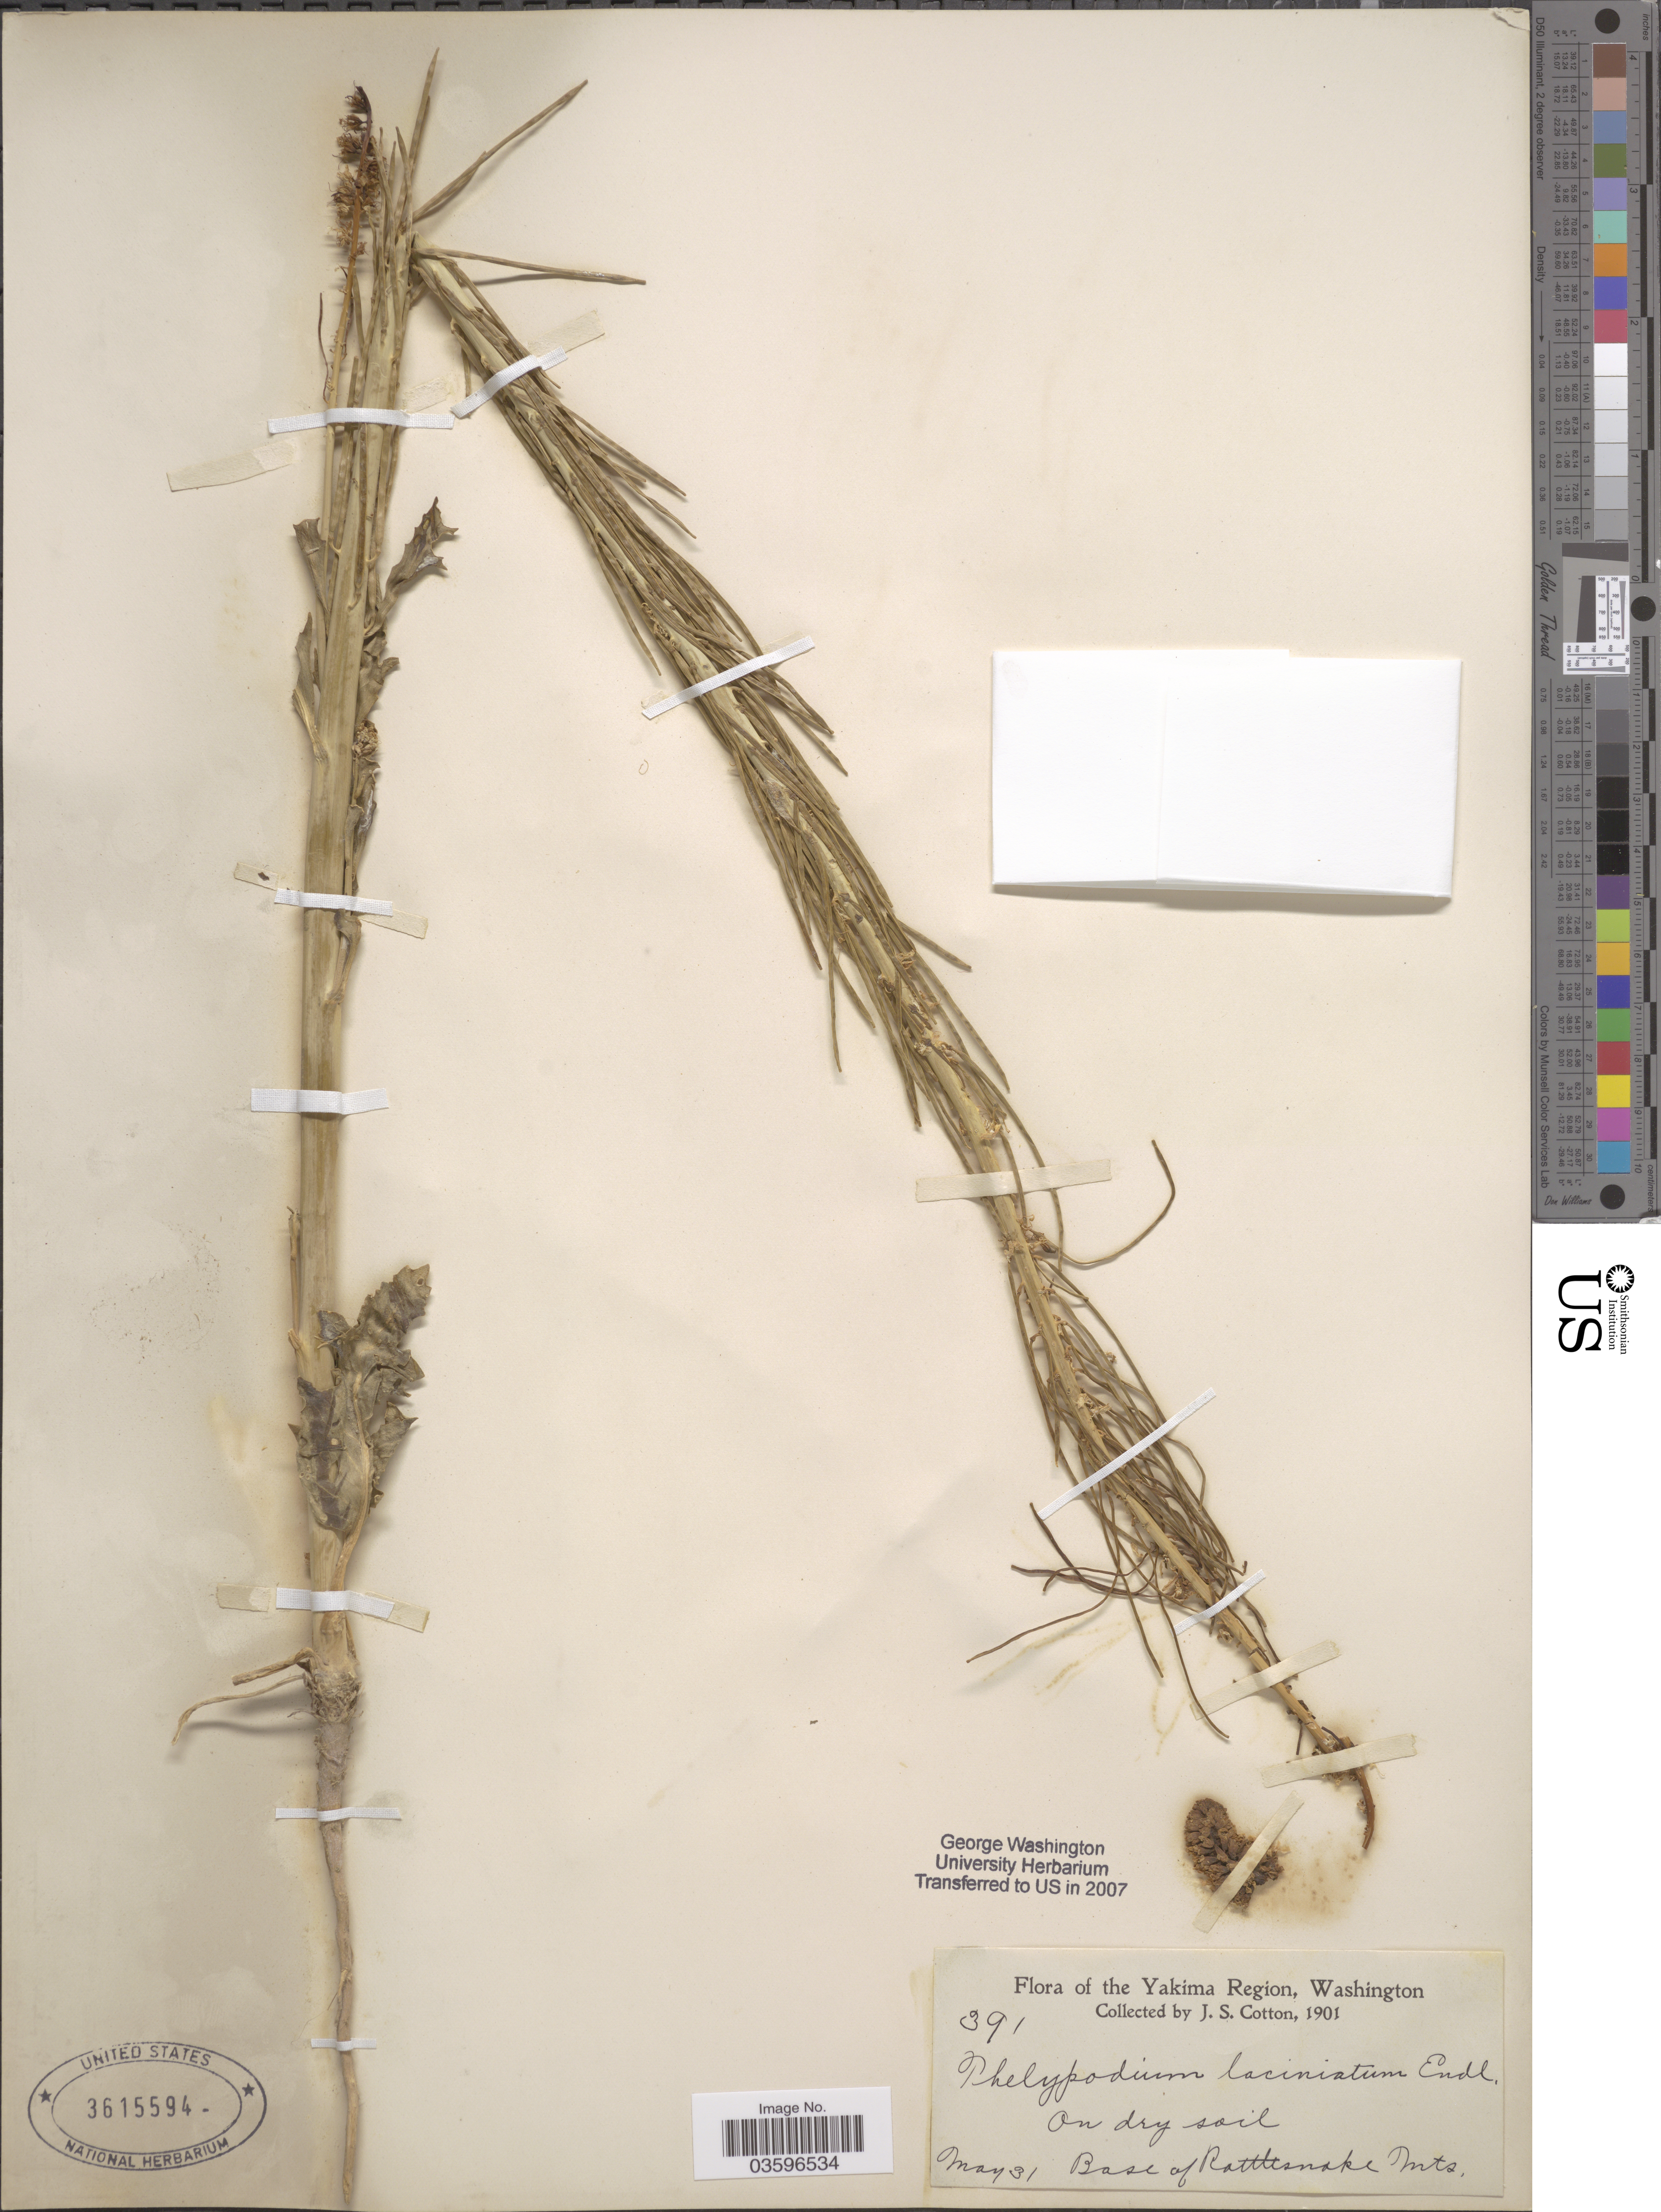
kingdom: Plantae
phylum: Tracheophyta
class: Magnoliopsida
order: Brassicales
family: Brassicaceae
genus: Thelypodium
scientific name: Thelypodium laciniatum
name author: (Hook.) Endl.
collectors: J. S. Cotton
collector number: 391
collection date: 1901-05-31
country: United States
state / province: Washington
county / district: Yakima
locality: The Yakima Region. Base of Rattlesnake Mts.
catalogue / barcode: US 3615594